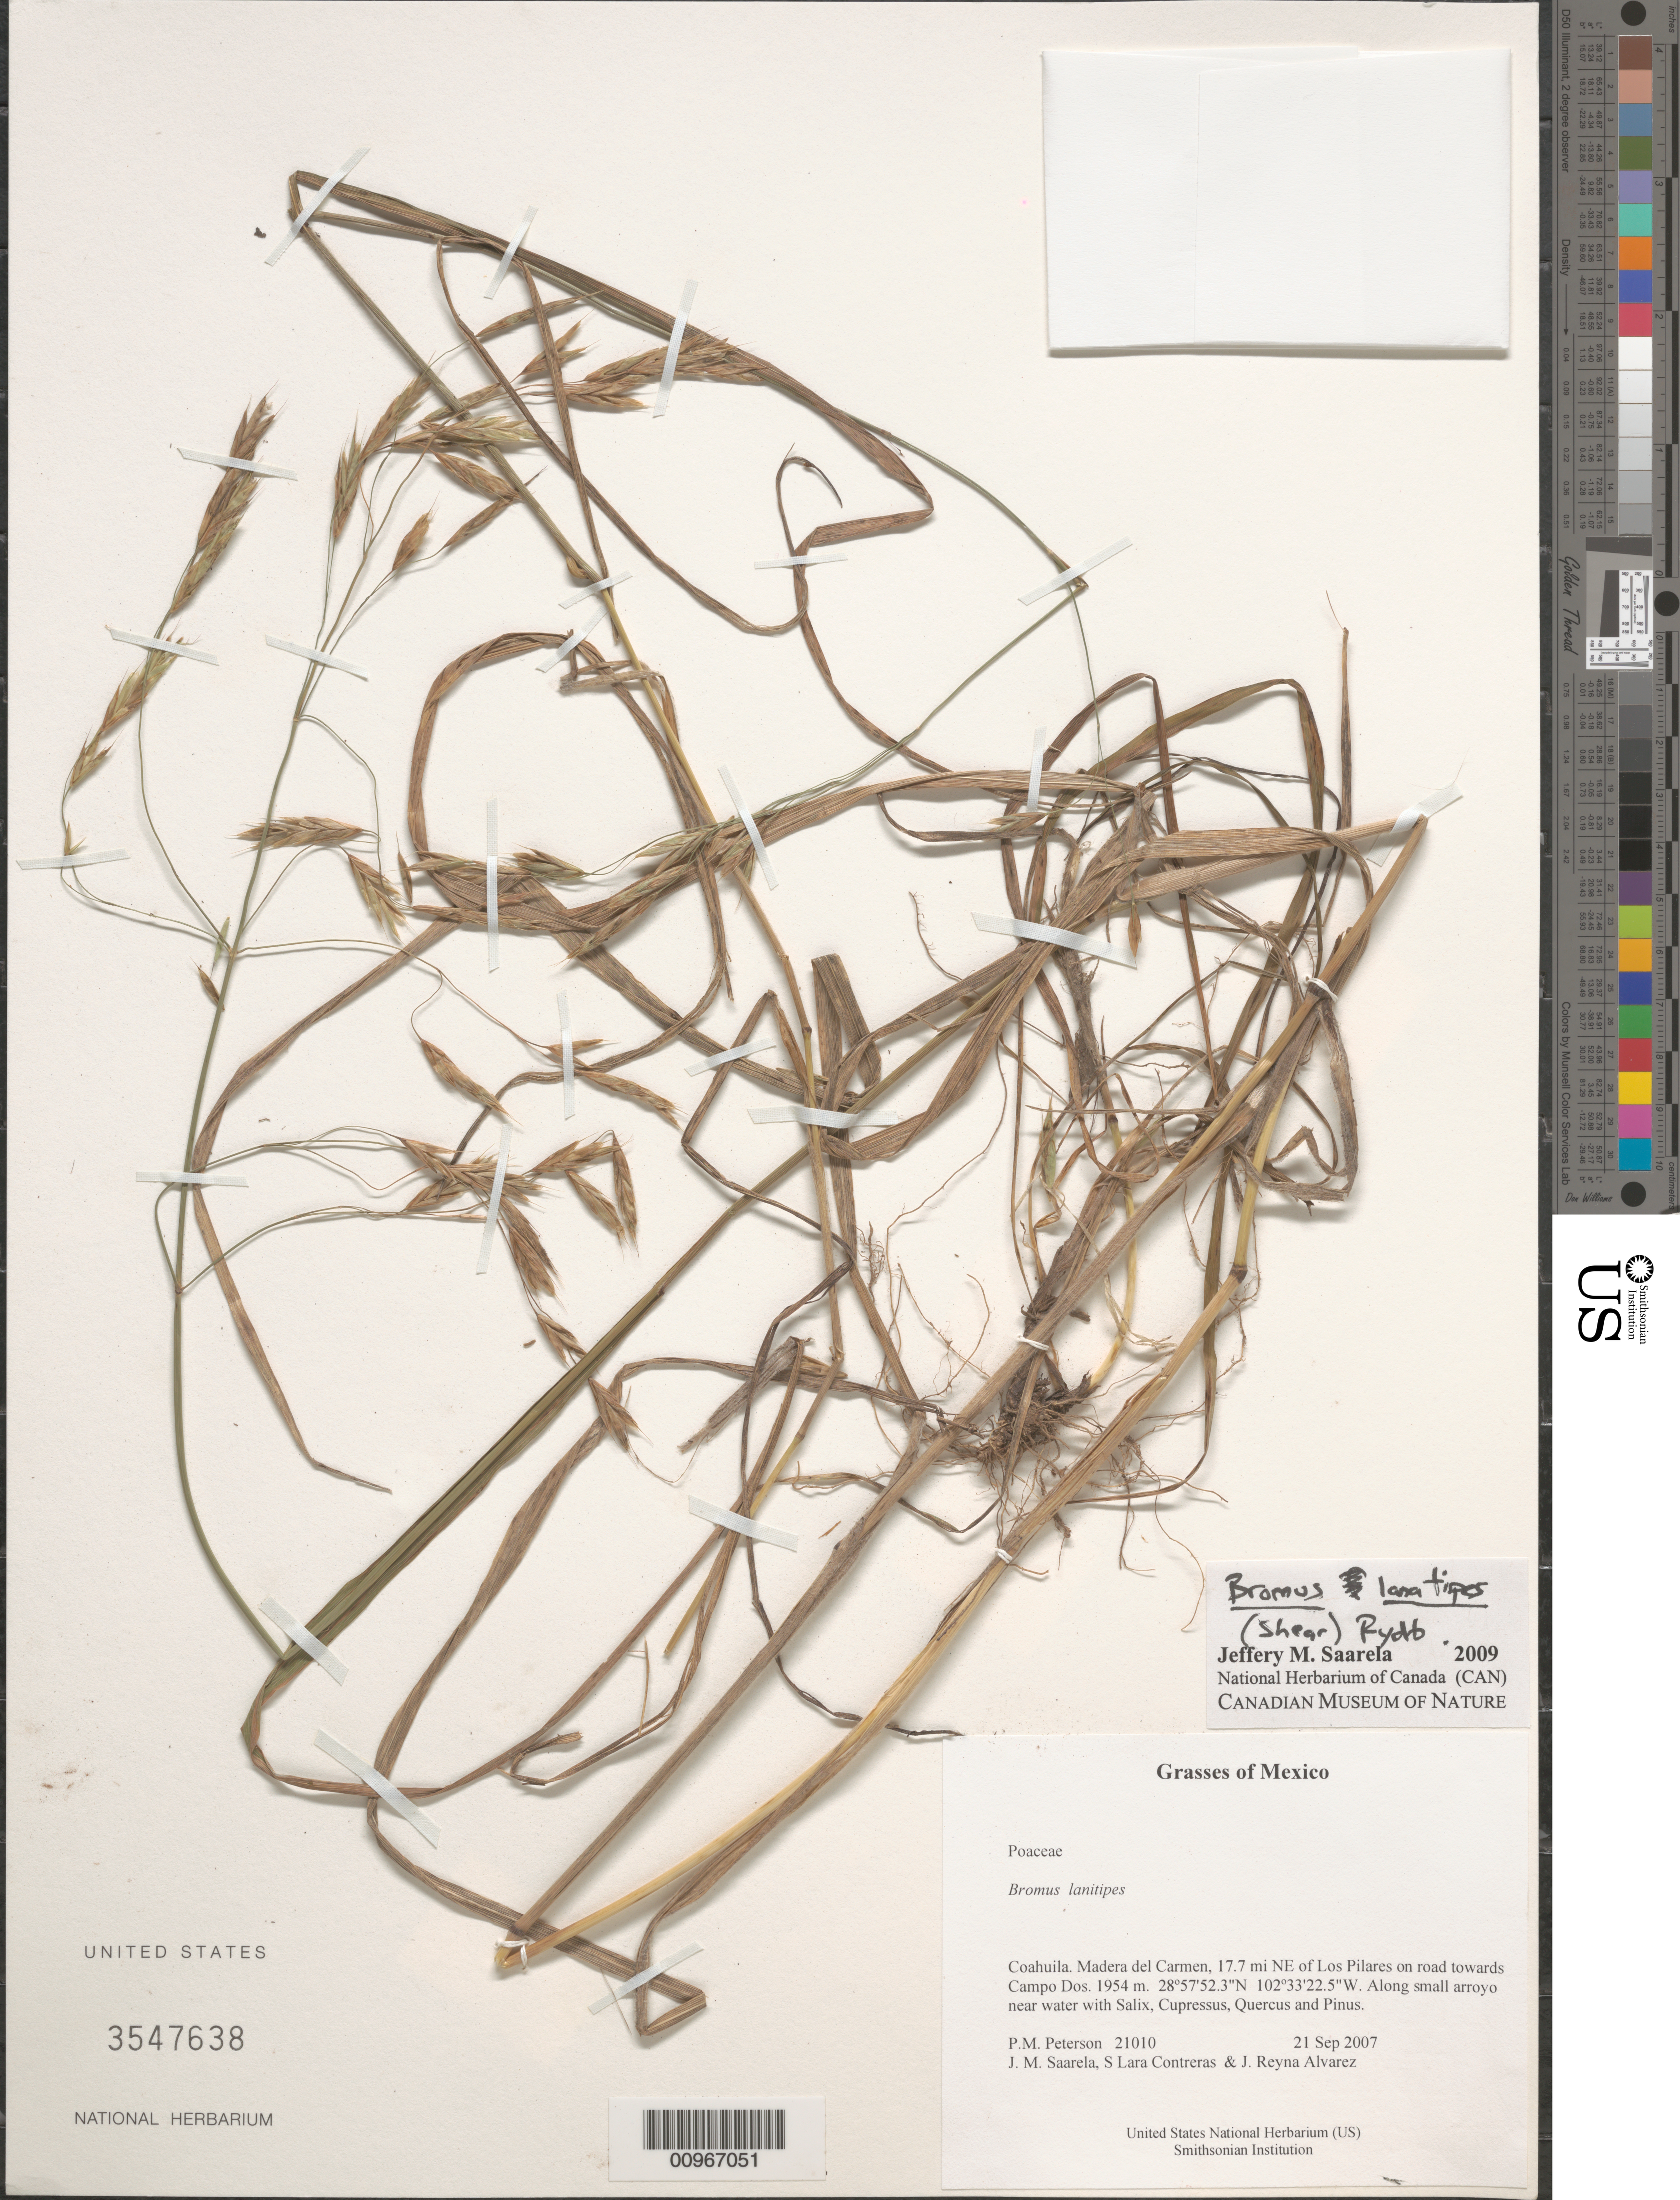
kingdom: Plantae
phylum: Tracheophyta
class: Liliopsida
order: Poales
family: Poaceae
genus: Bromus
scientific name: Bromus lanatipes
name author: (Shear) Rydb.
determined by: Saarela, J. M., (CAN), Canadian Museum of Nature (CANADA)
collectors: P. M. Peterson, J. Saarela, S. Lara Contreras & J. Reyna Alvarez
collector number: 21010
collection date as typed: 21 Sep 2007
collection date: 2007-09-21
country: Mexico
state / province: Coahuila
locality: Madera del Carmen, 17.7 mi NE of Los Pilares on road towards Campo Dos.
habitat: Along small arroyo near water with Salix, Cupressus, Quercus and Pinus.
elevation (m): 1954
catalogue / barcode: US 3547638